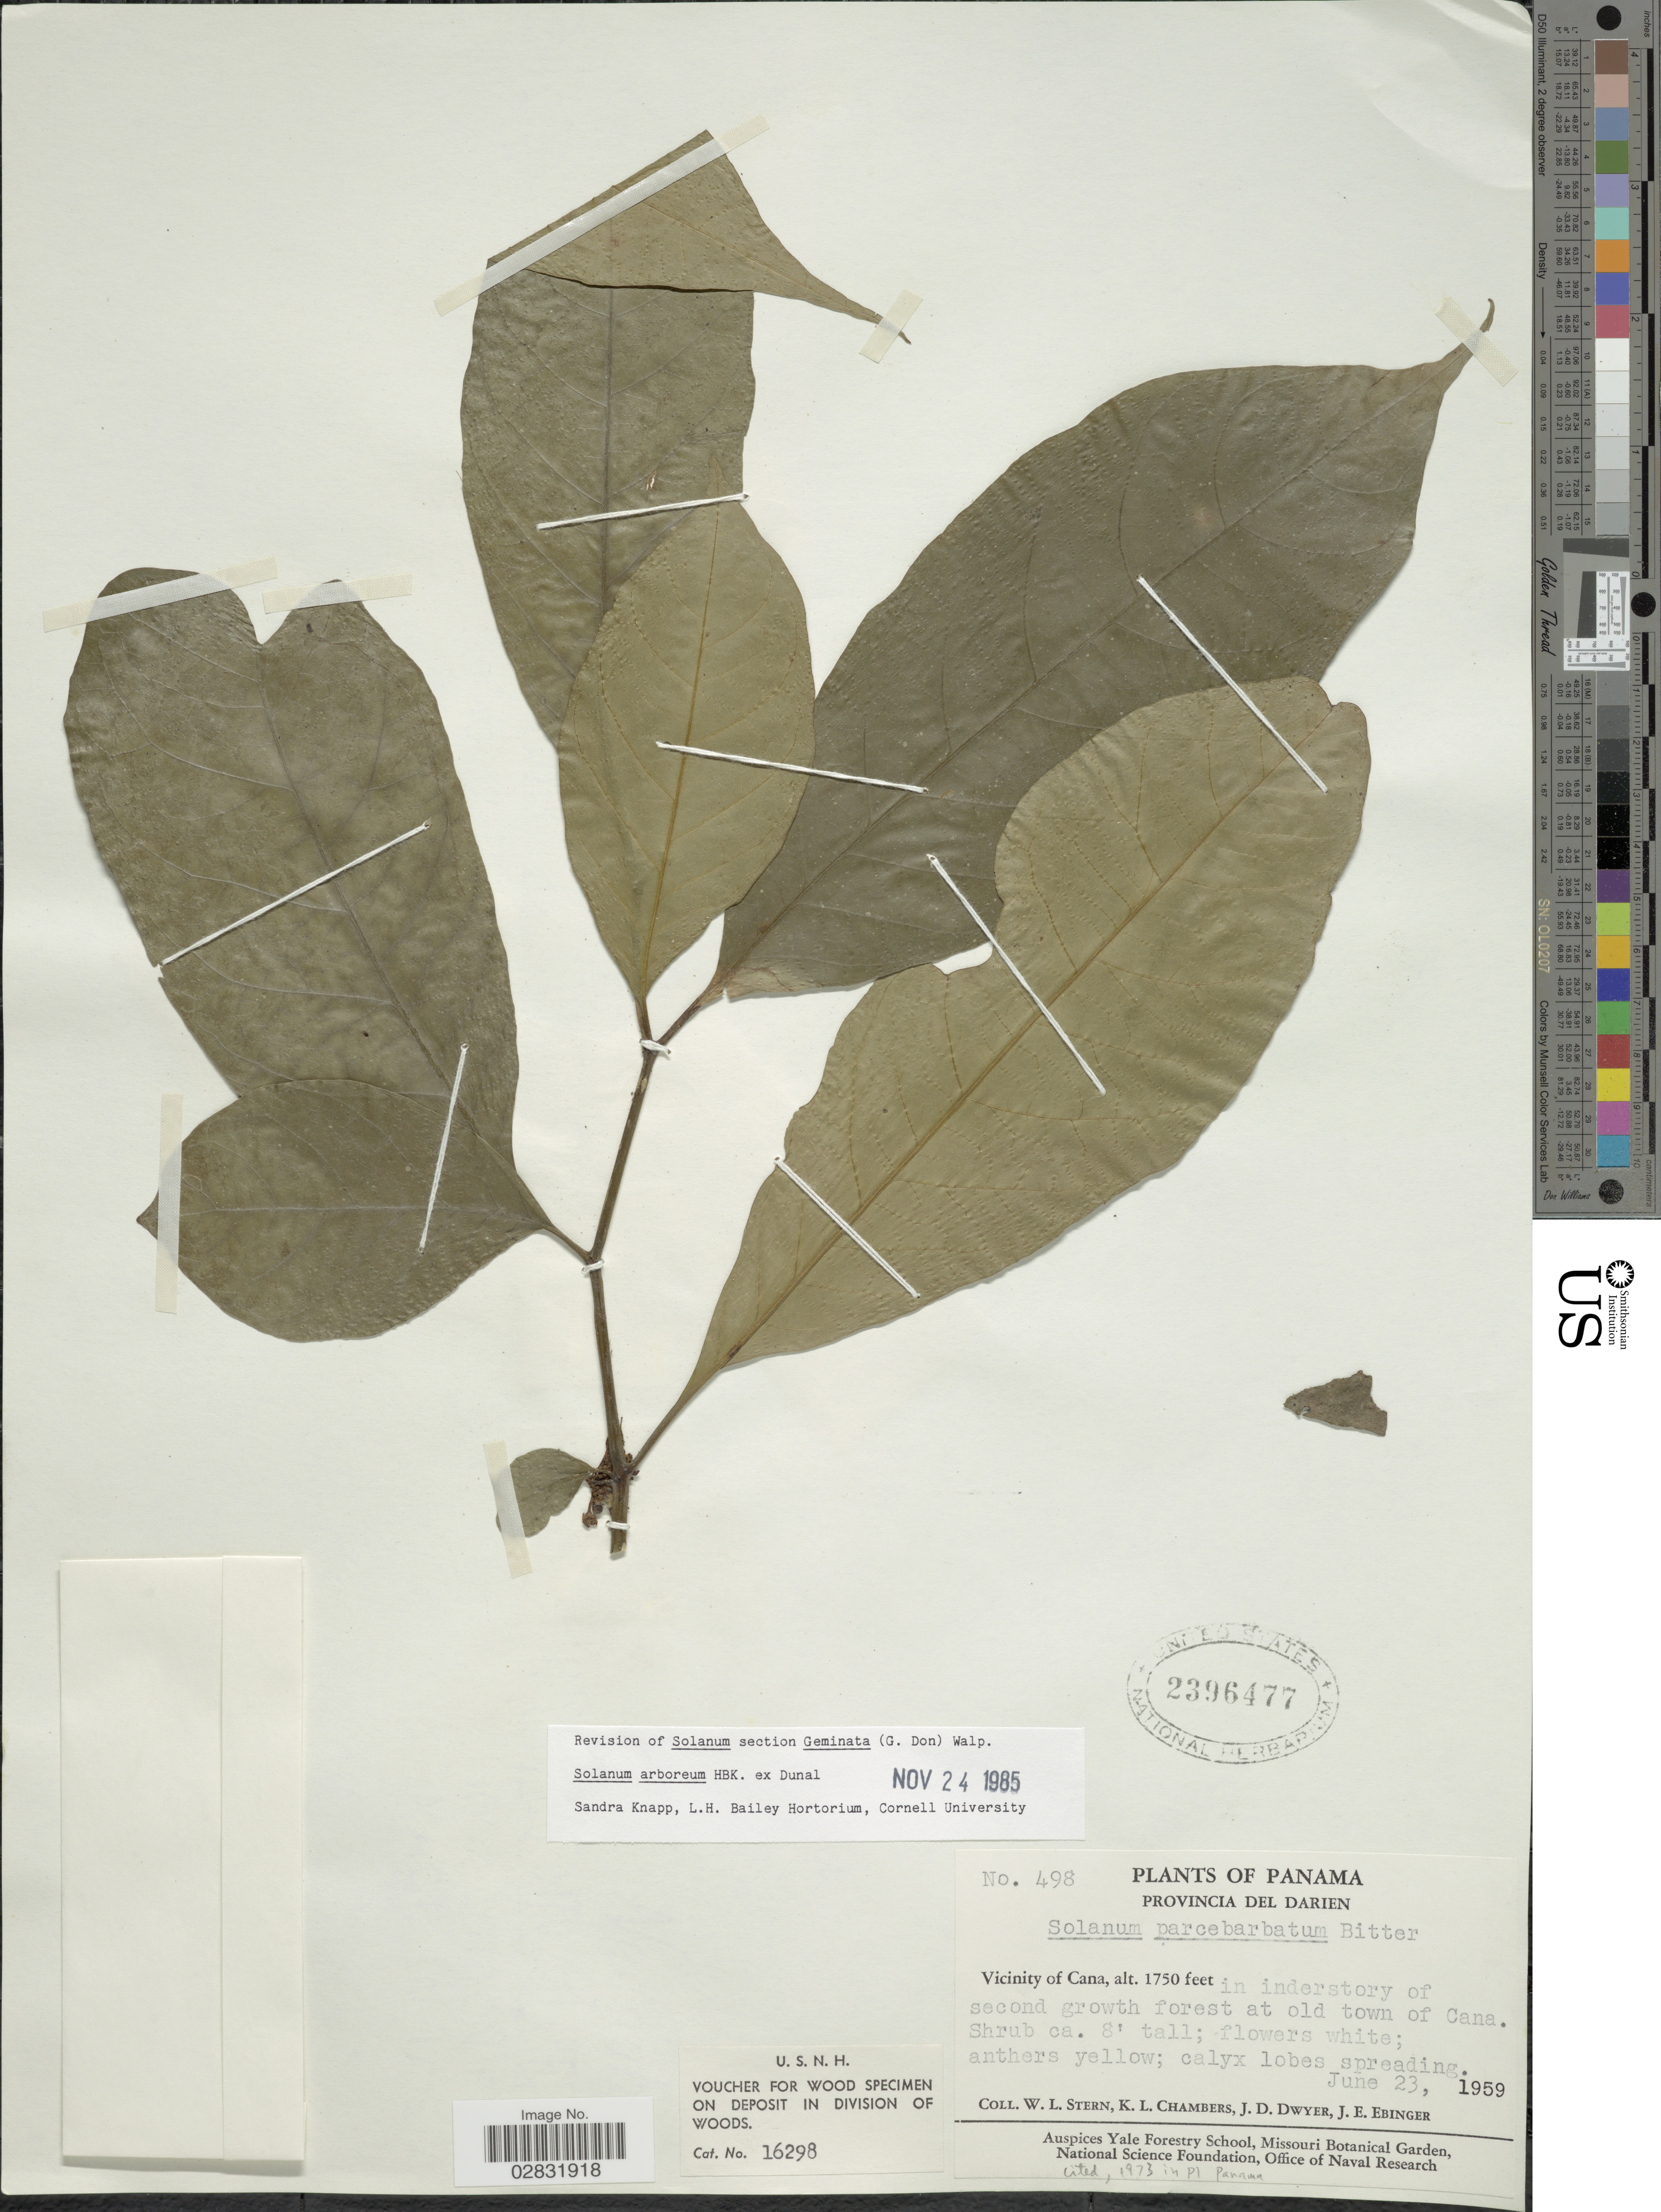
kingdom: Plantae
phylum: Tracheophyta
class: Magnoliopsida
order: Solanales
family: Solanaceae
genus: Solanum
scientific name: Solanum arboreum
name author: Dunal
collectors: W. L. Stern, K. Chambers, J. D. Dwyer & J. Ebinger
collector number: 498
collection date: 1959-06-23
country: Panama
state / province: Darién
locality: Provincia del Darien. Vicinity of Cana, in inderstory of second regrowth forest at old town of Cana.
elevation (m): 533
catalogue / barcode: US 2396477